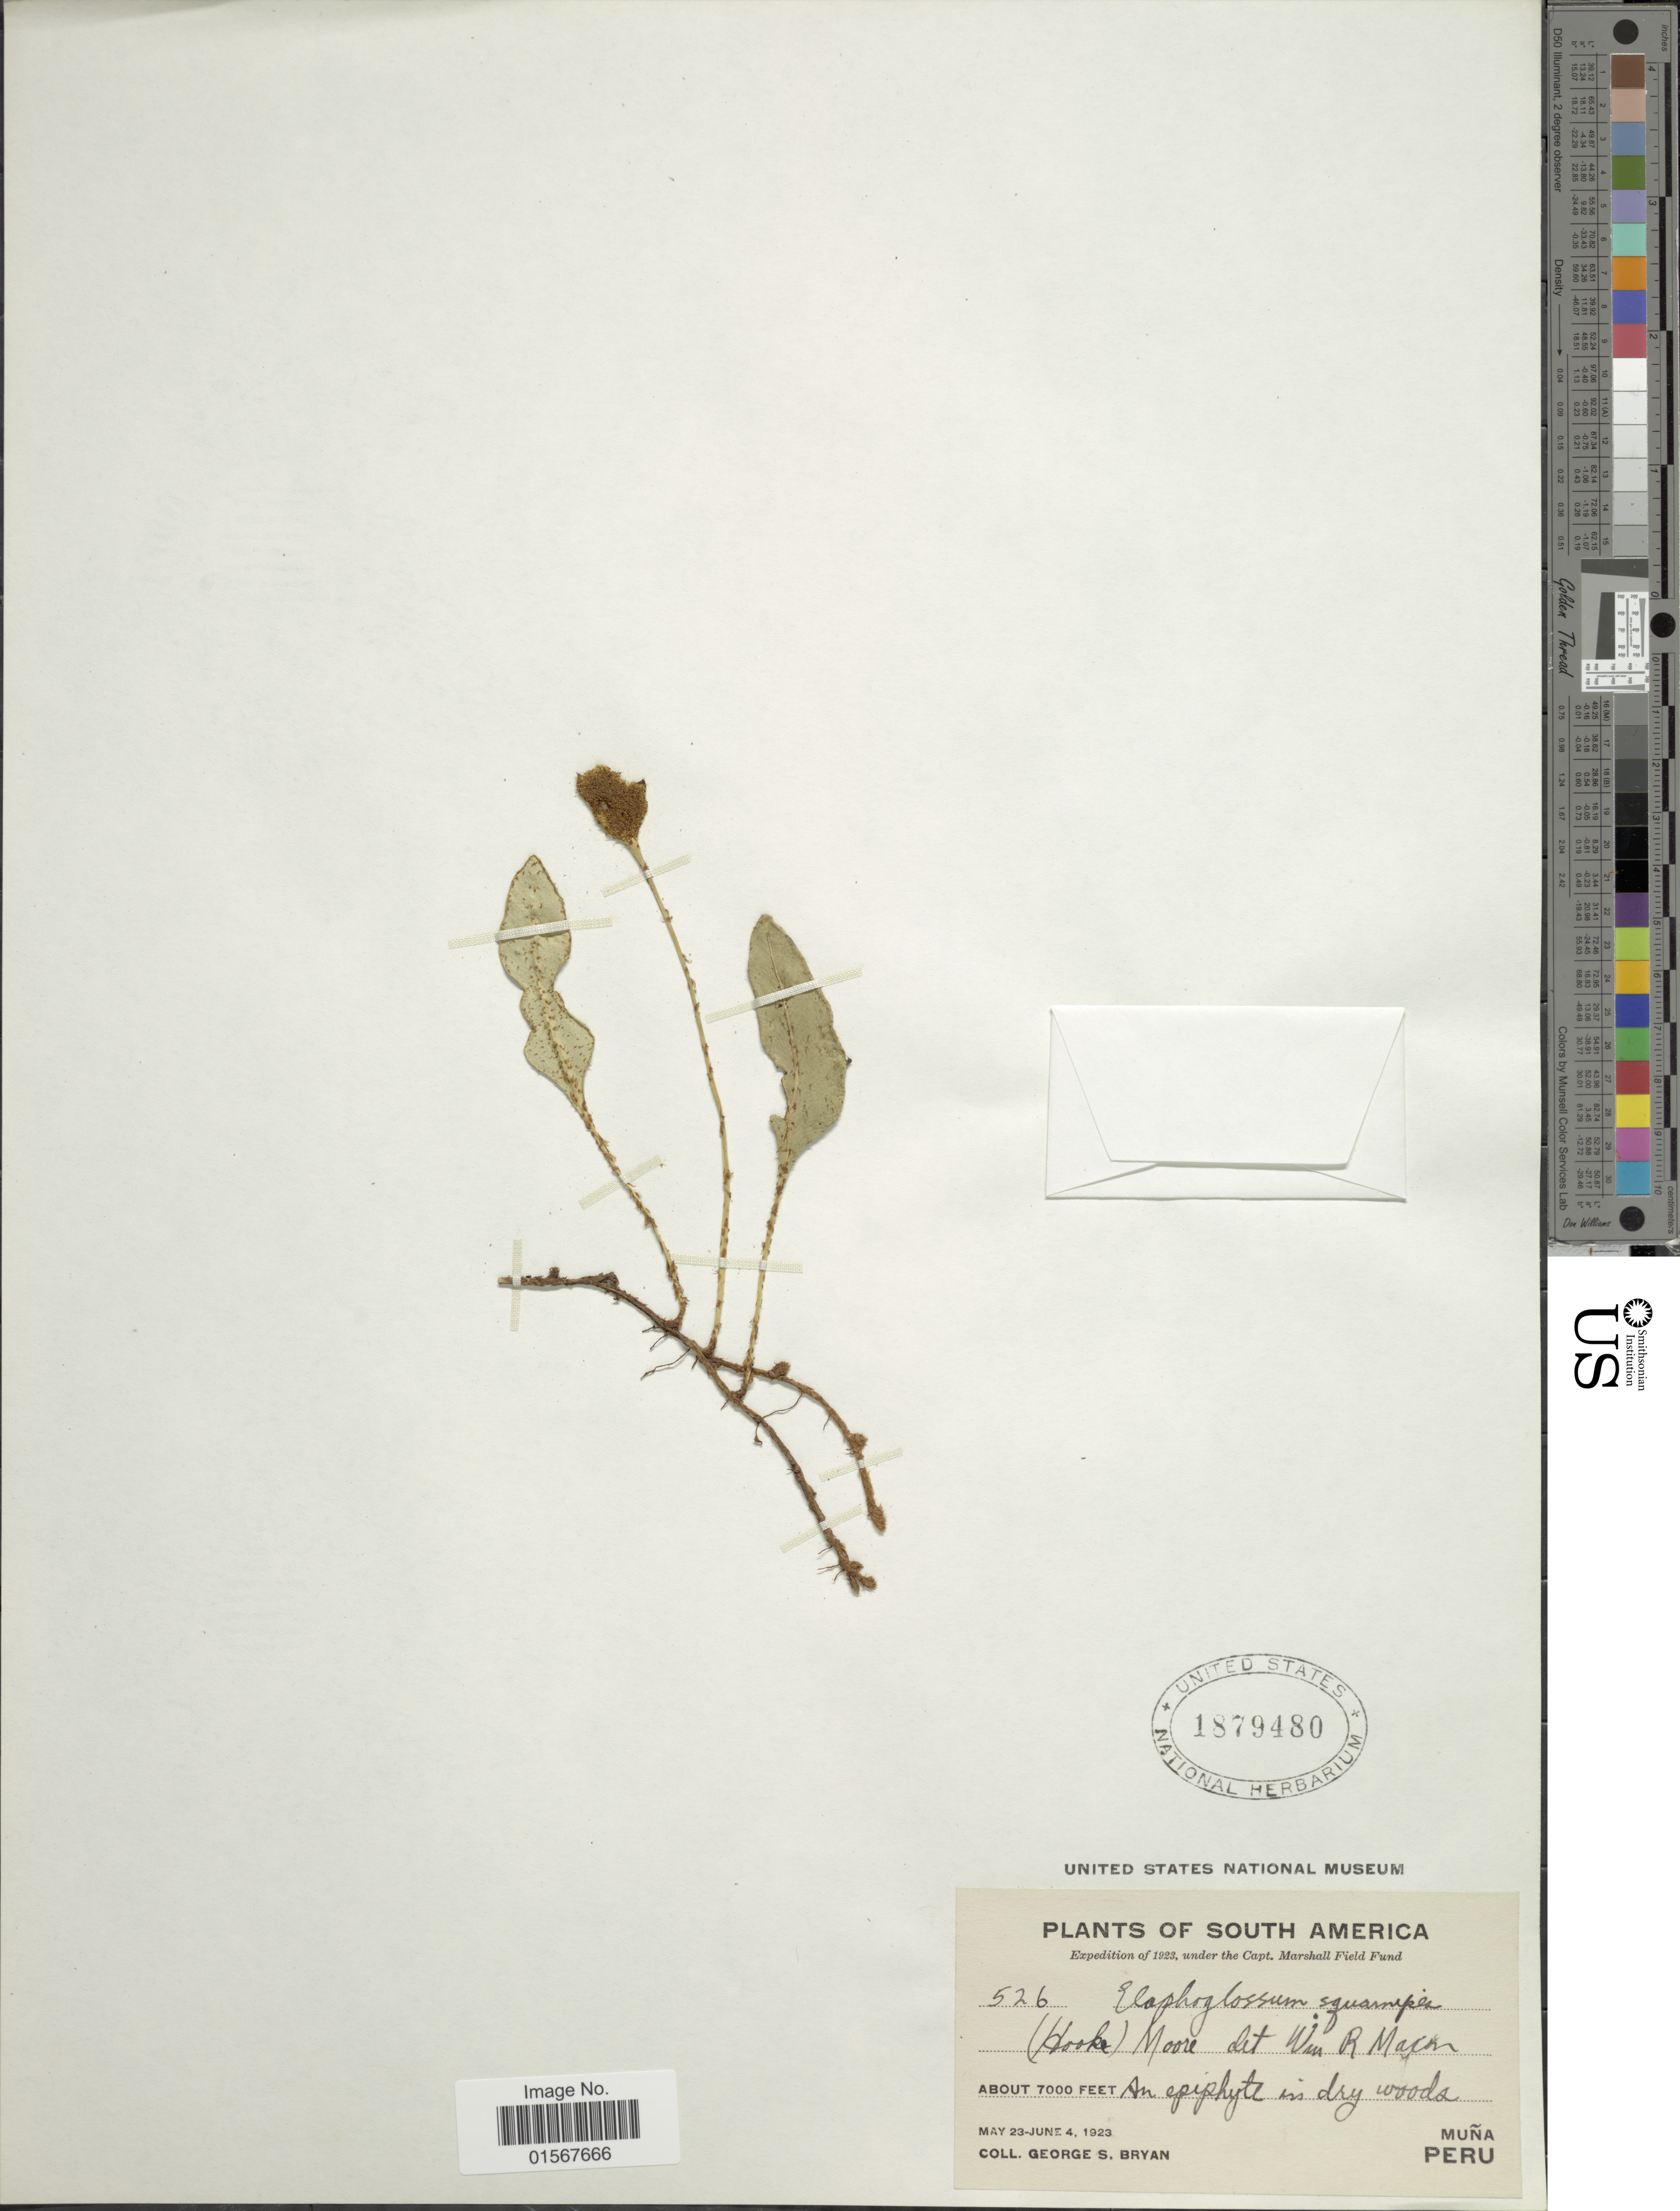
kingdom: Plantae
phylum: Tracheophyta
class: Polypodiopsida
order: Polypodiales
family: Dryopteridaceae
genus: Elaphoglossum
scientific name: Elaphoglossum squamipes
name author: (Hook.) T. Moore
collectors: G. S. Bryan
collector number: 526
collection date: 1923-05-23/1923-06-04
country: Peru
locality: South America, Muna, Peru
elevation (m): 2134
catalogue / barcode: US 1879480